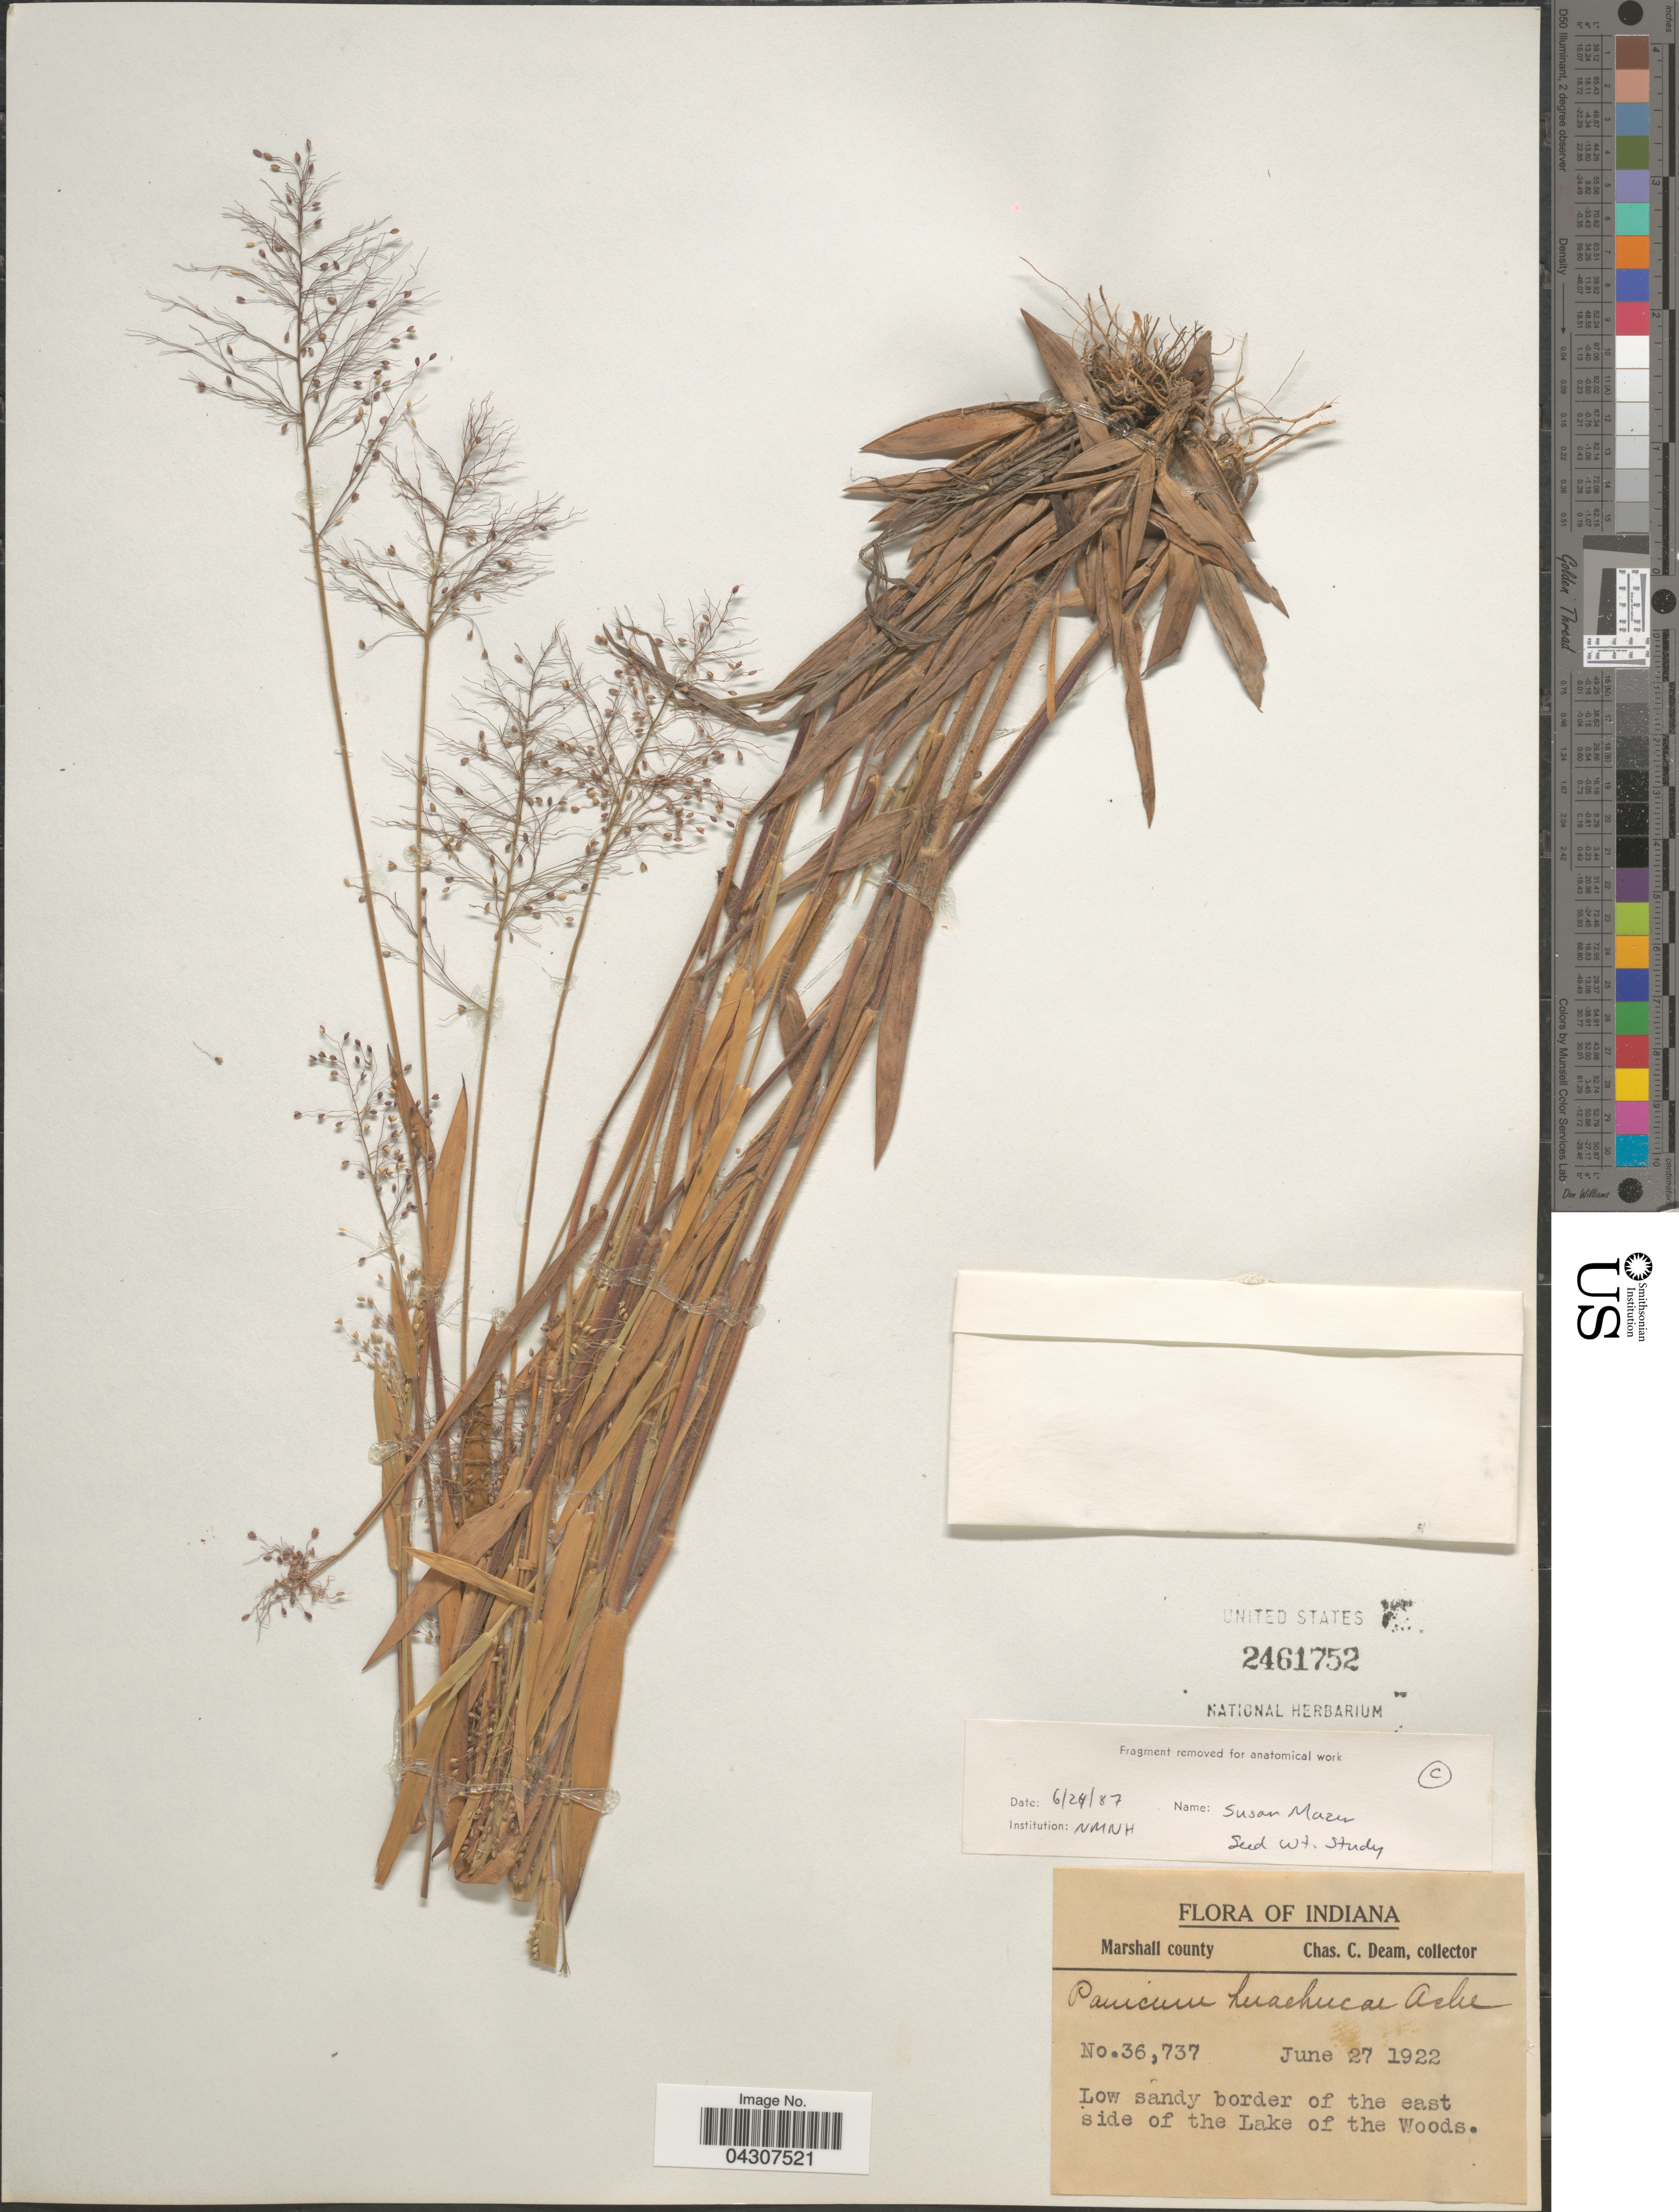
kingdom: Plantae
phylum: Tracheophyta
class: Liliopsida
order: Poales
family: Poaceae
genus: Dichanthelium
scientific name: Dichanthelium acuminatum var. acuminatum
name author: (Sw.) Gould & C.A. Clark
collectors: C. C. Deam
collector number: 36737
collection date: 1922-06-27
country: United States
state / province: Indiana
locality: Marshall County. Low sandy border of the east side of the Lake of the Woods.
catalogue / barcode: US 2461752